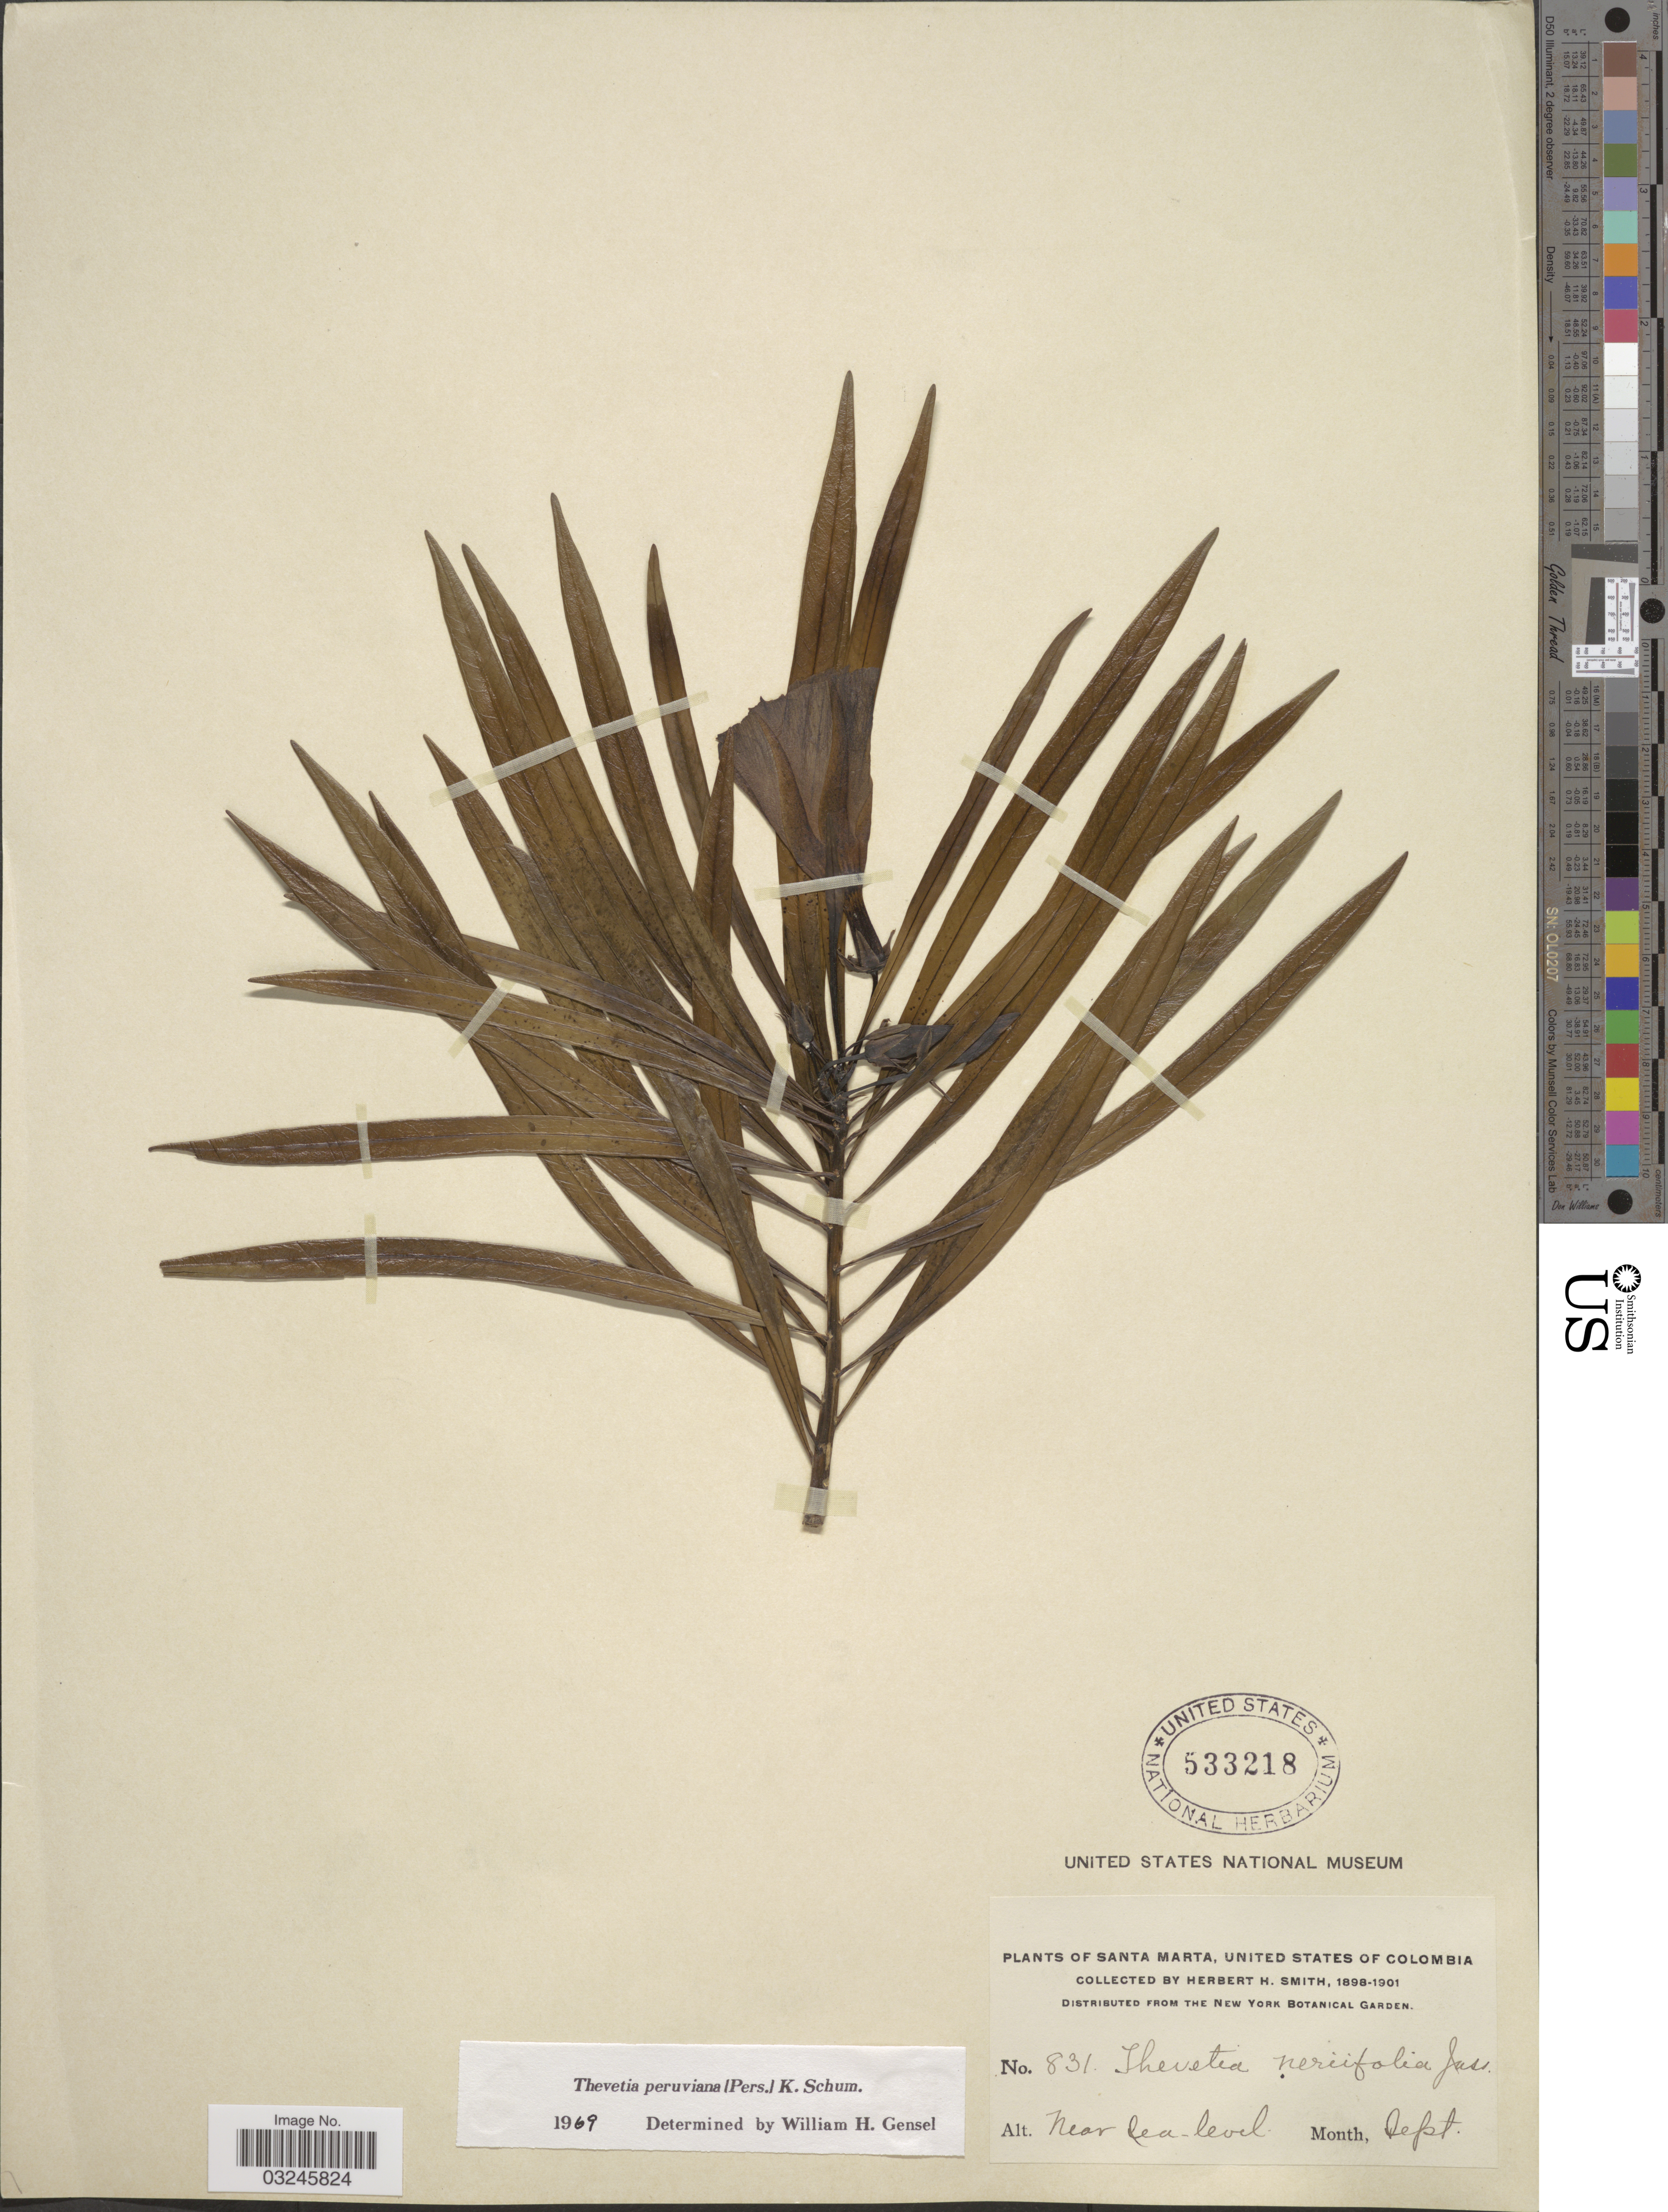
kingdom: Plantae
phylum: Tracheophyta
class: Magnoliopsida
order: Gentianales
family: Apocynaceae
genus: Thevetia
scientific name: Thevetia peruviana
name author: (Pers.) K. Schum.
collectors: Herbert H. Smith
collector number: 831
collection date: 1898-09/1901-09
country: Colombia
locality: Santa Marta, United States of Colombia.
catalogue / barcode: US 533218